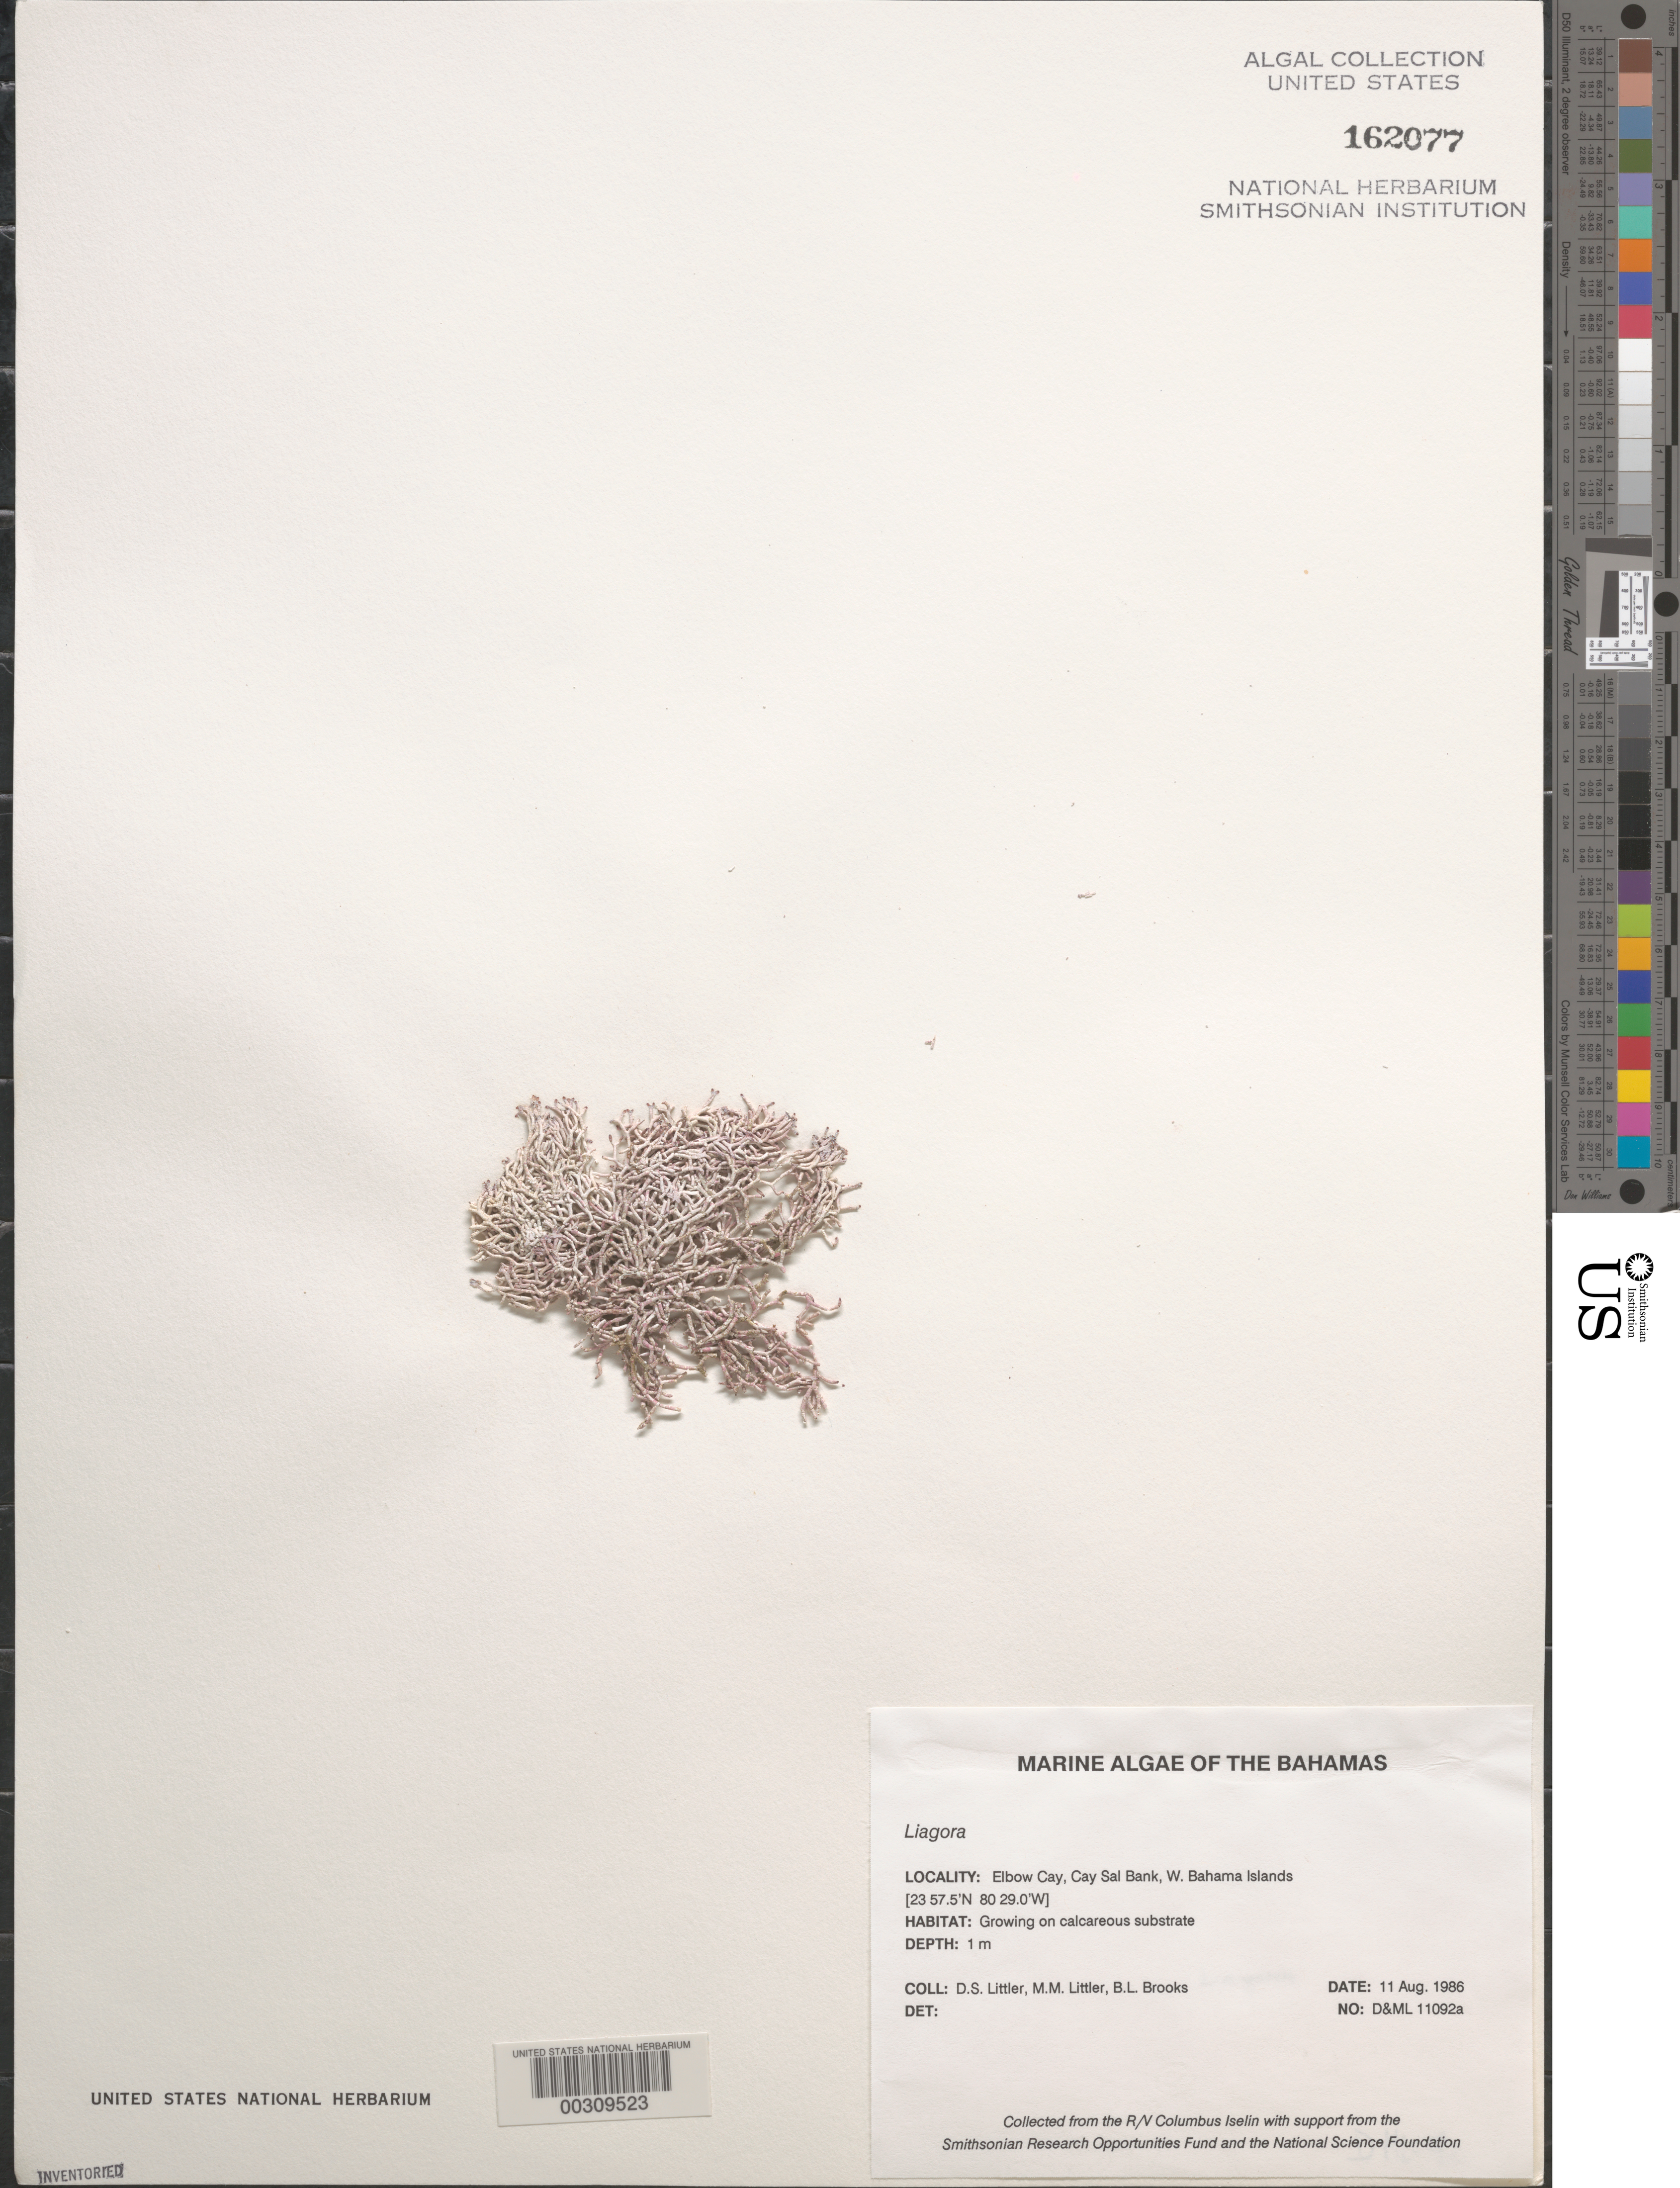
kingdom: Plantae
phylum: Rhodophyta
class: Florideophyceae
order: Nemaliales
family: Liagoraceae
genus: Liagora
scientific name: Liagora sp.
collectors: D. S. Littler, M. M. Littler & B. Brooks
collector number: D&ML 11092a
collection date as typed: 11 Aug 1986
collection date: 1986-08-11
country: Bahamas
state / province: Bimini Banks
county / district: Bimini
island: Elbow Cay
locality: Cay Sal Bank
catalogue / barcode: US 162077